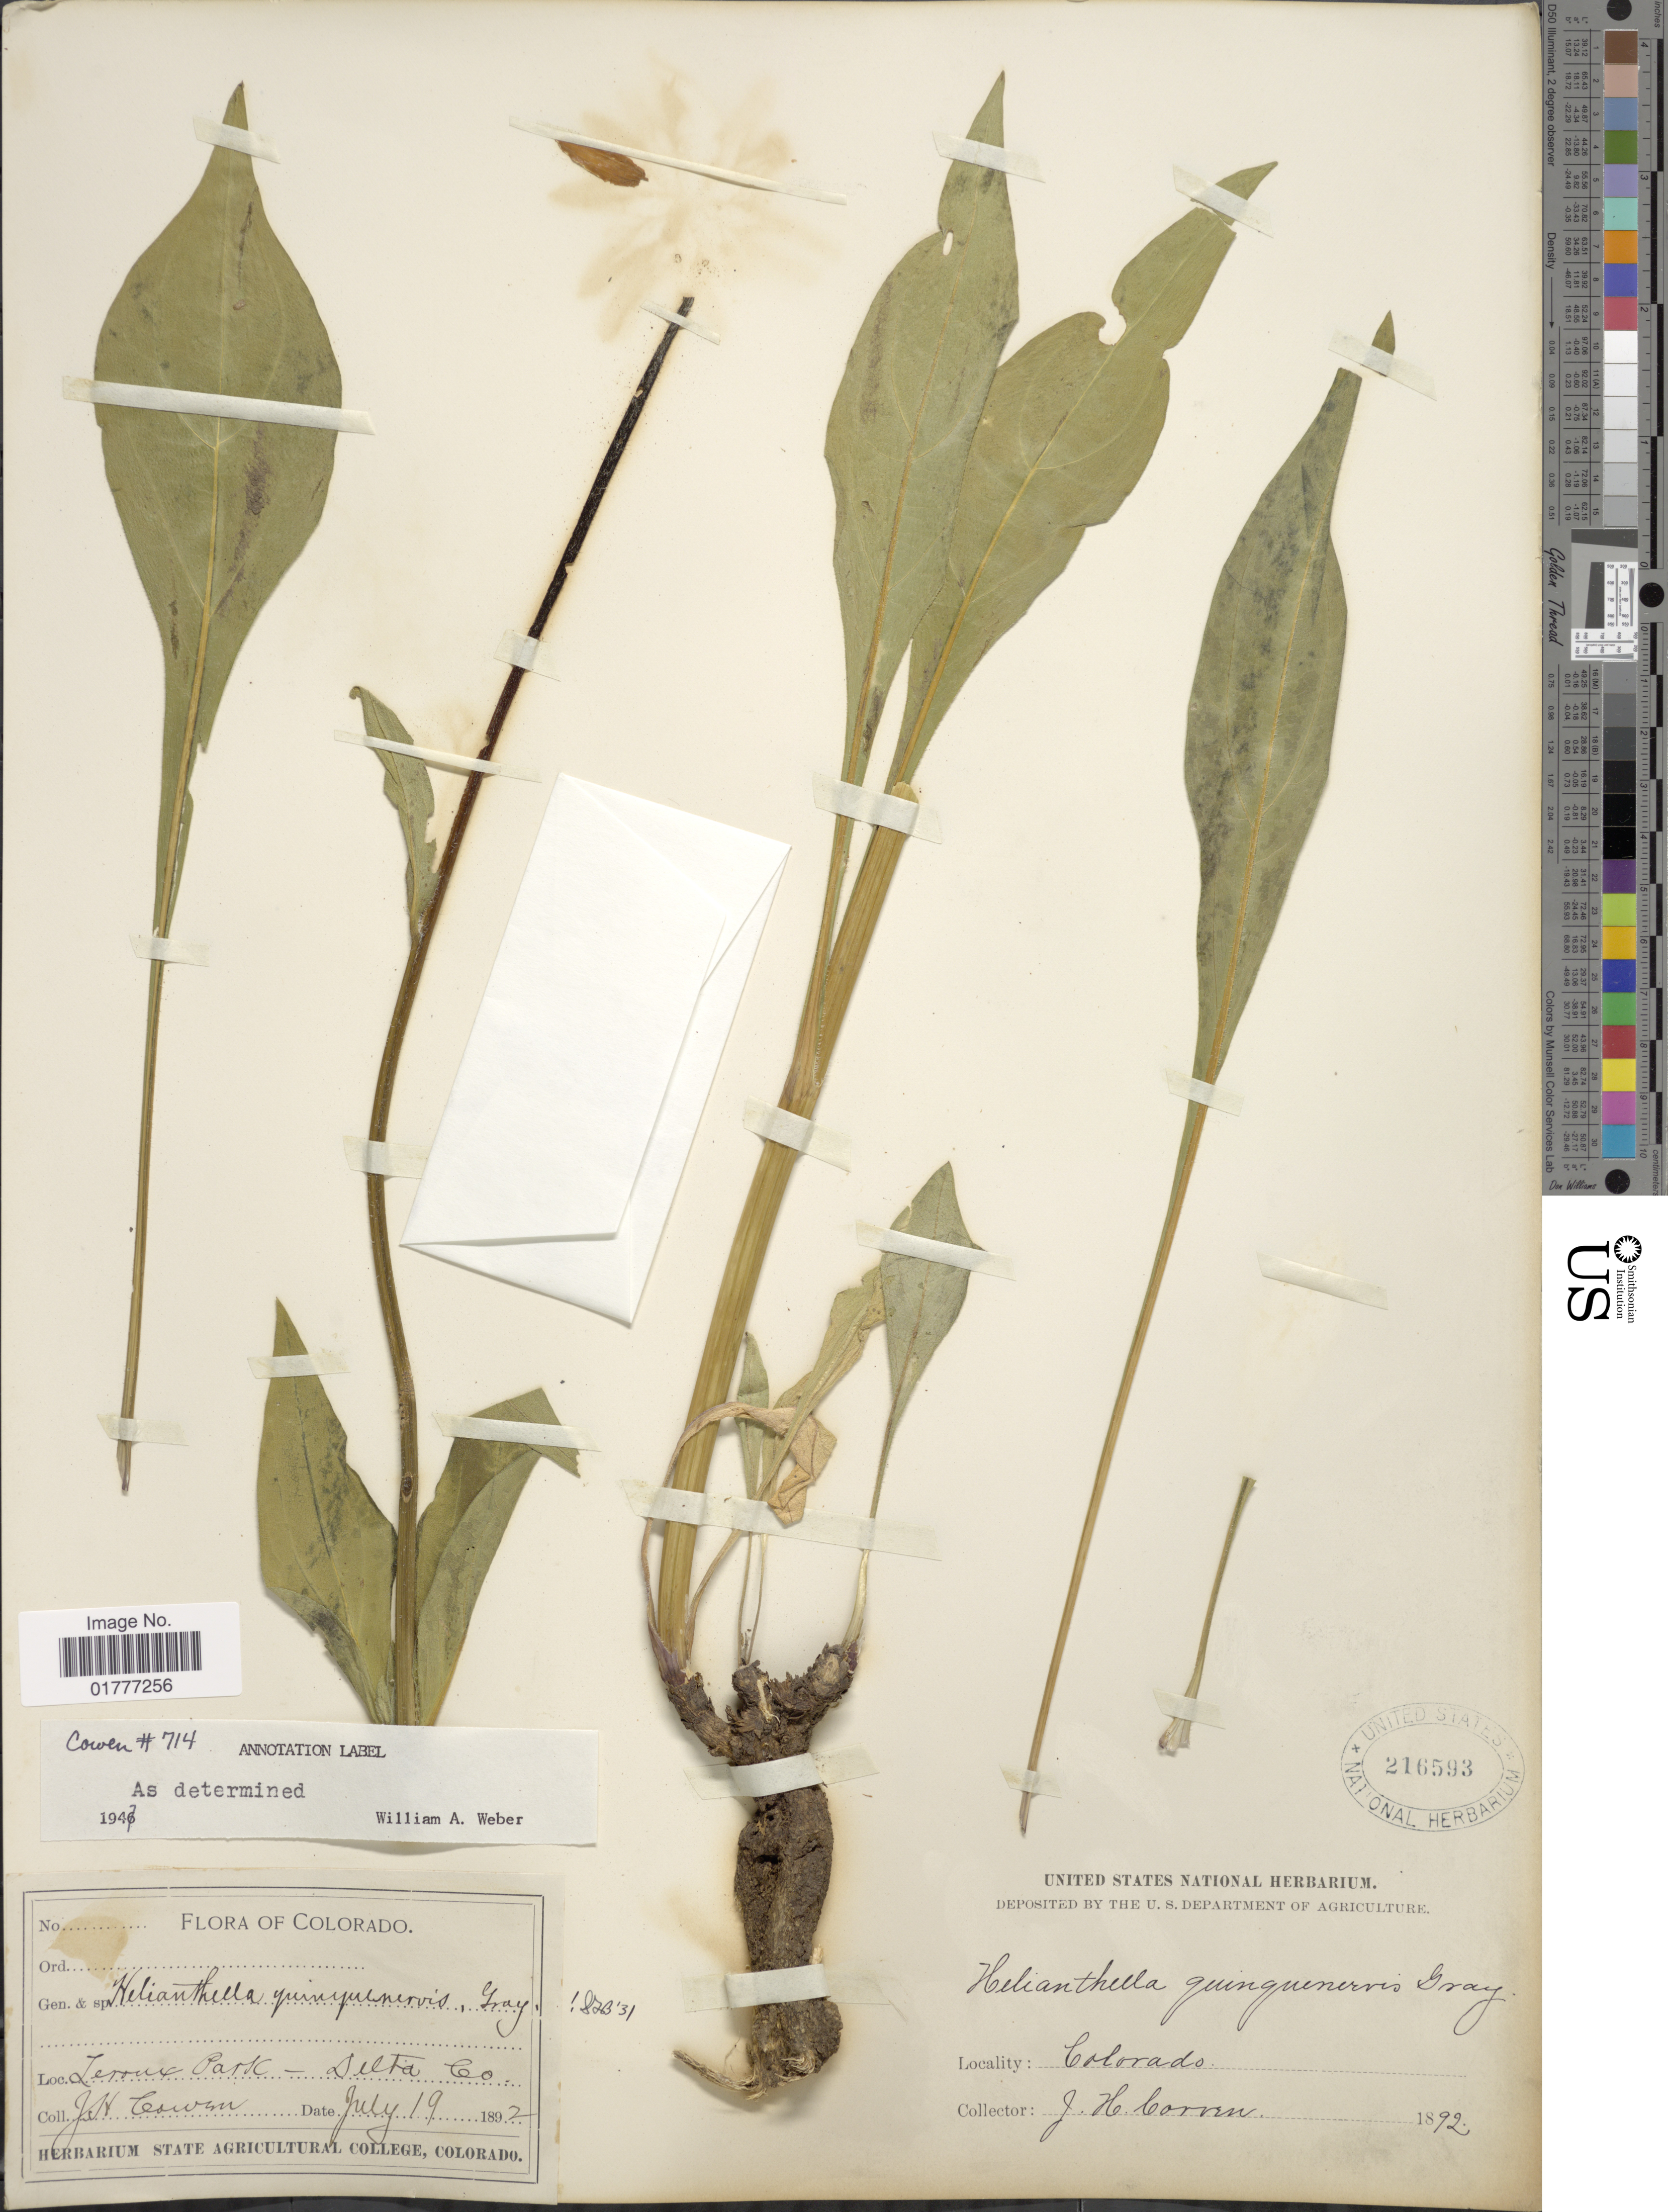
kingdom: Plantae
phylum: Tracheophyta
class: Magnoliopsida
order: Asterales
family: Asteraceae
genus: Helianthella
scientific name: Helianthella quinquenervis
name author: (Hook.) A. Gray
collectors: J. H. Cowan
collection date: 1892-07-19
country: United States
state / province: Colorado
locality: Leroux Park, Delta Co.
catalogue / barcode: US 216593